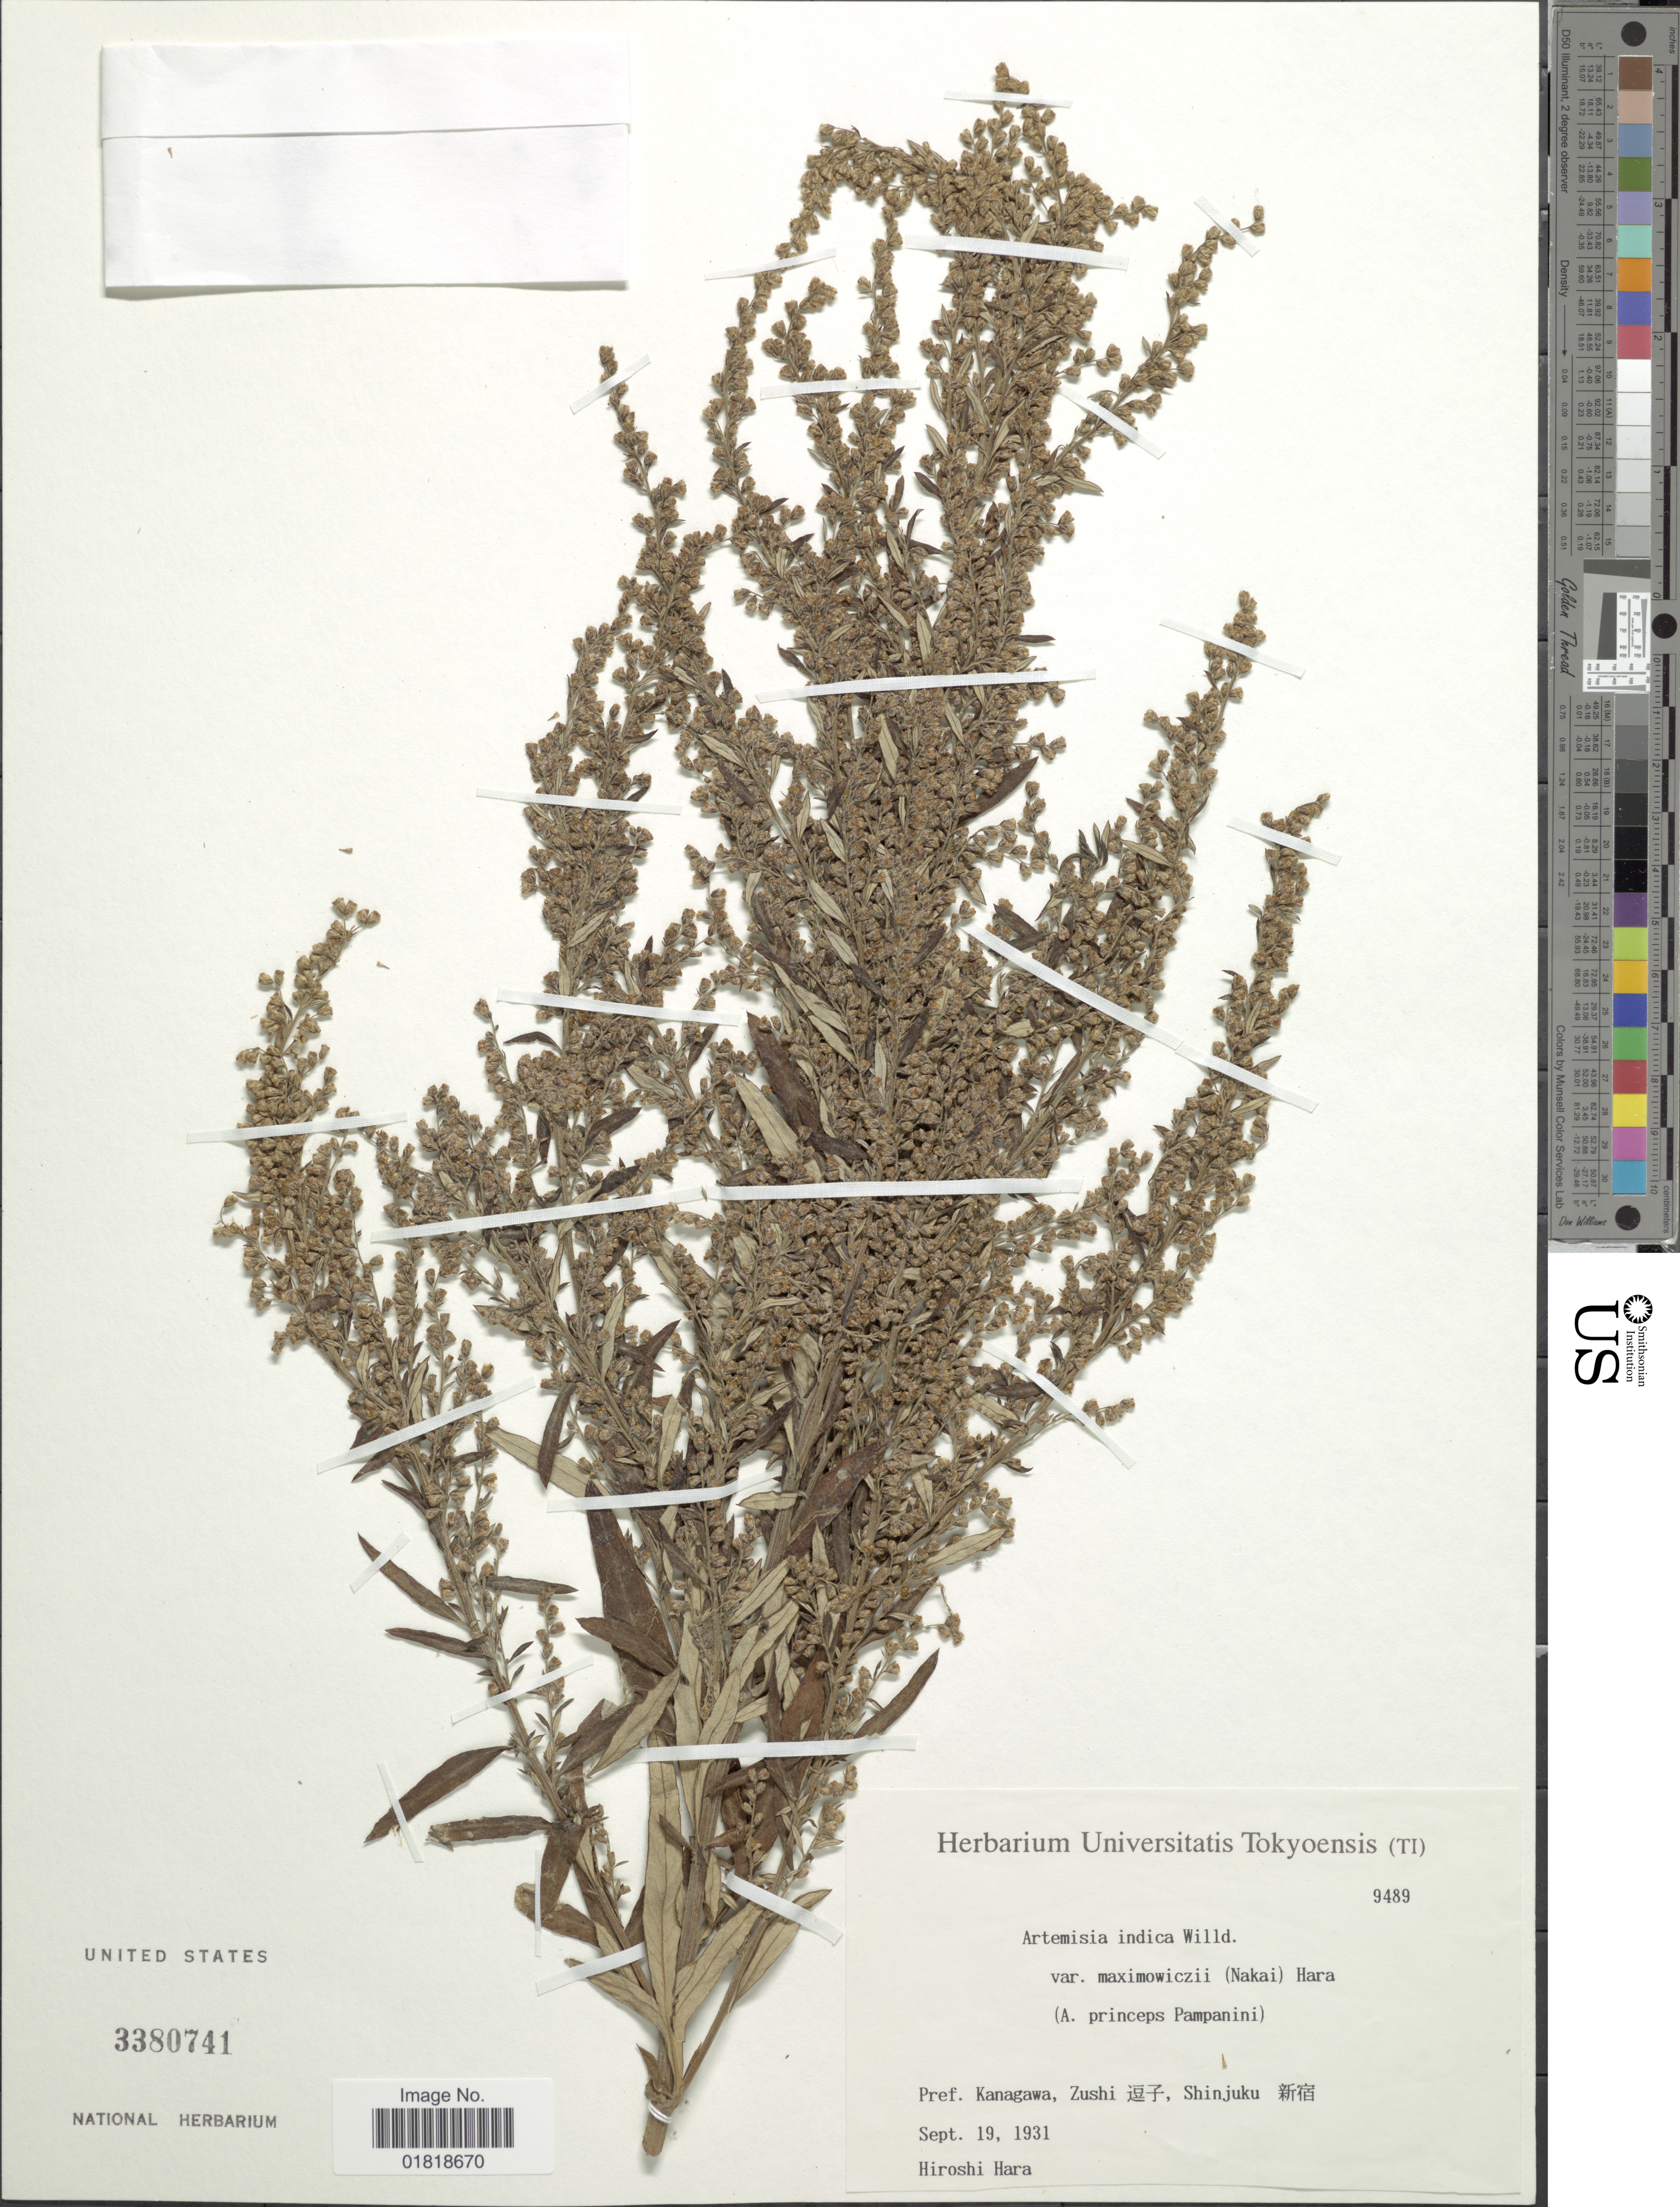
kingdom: Plantae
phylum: Tracheophyta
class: Magnoliopsida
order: Asterales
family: Asteraceae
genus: Artemisia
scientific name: Artemisia indica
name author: Willd.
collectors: H. Hara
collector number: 9489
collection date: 1931-09-19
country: Japan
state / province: Kanagawa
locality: Zushi, Shinjuki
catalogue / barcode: US 3380741